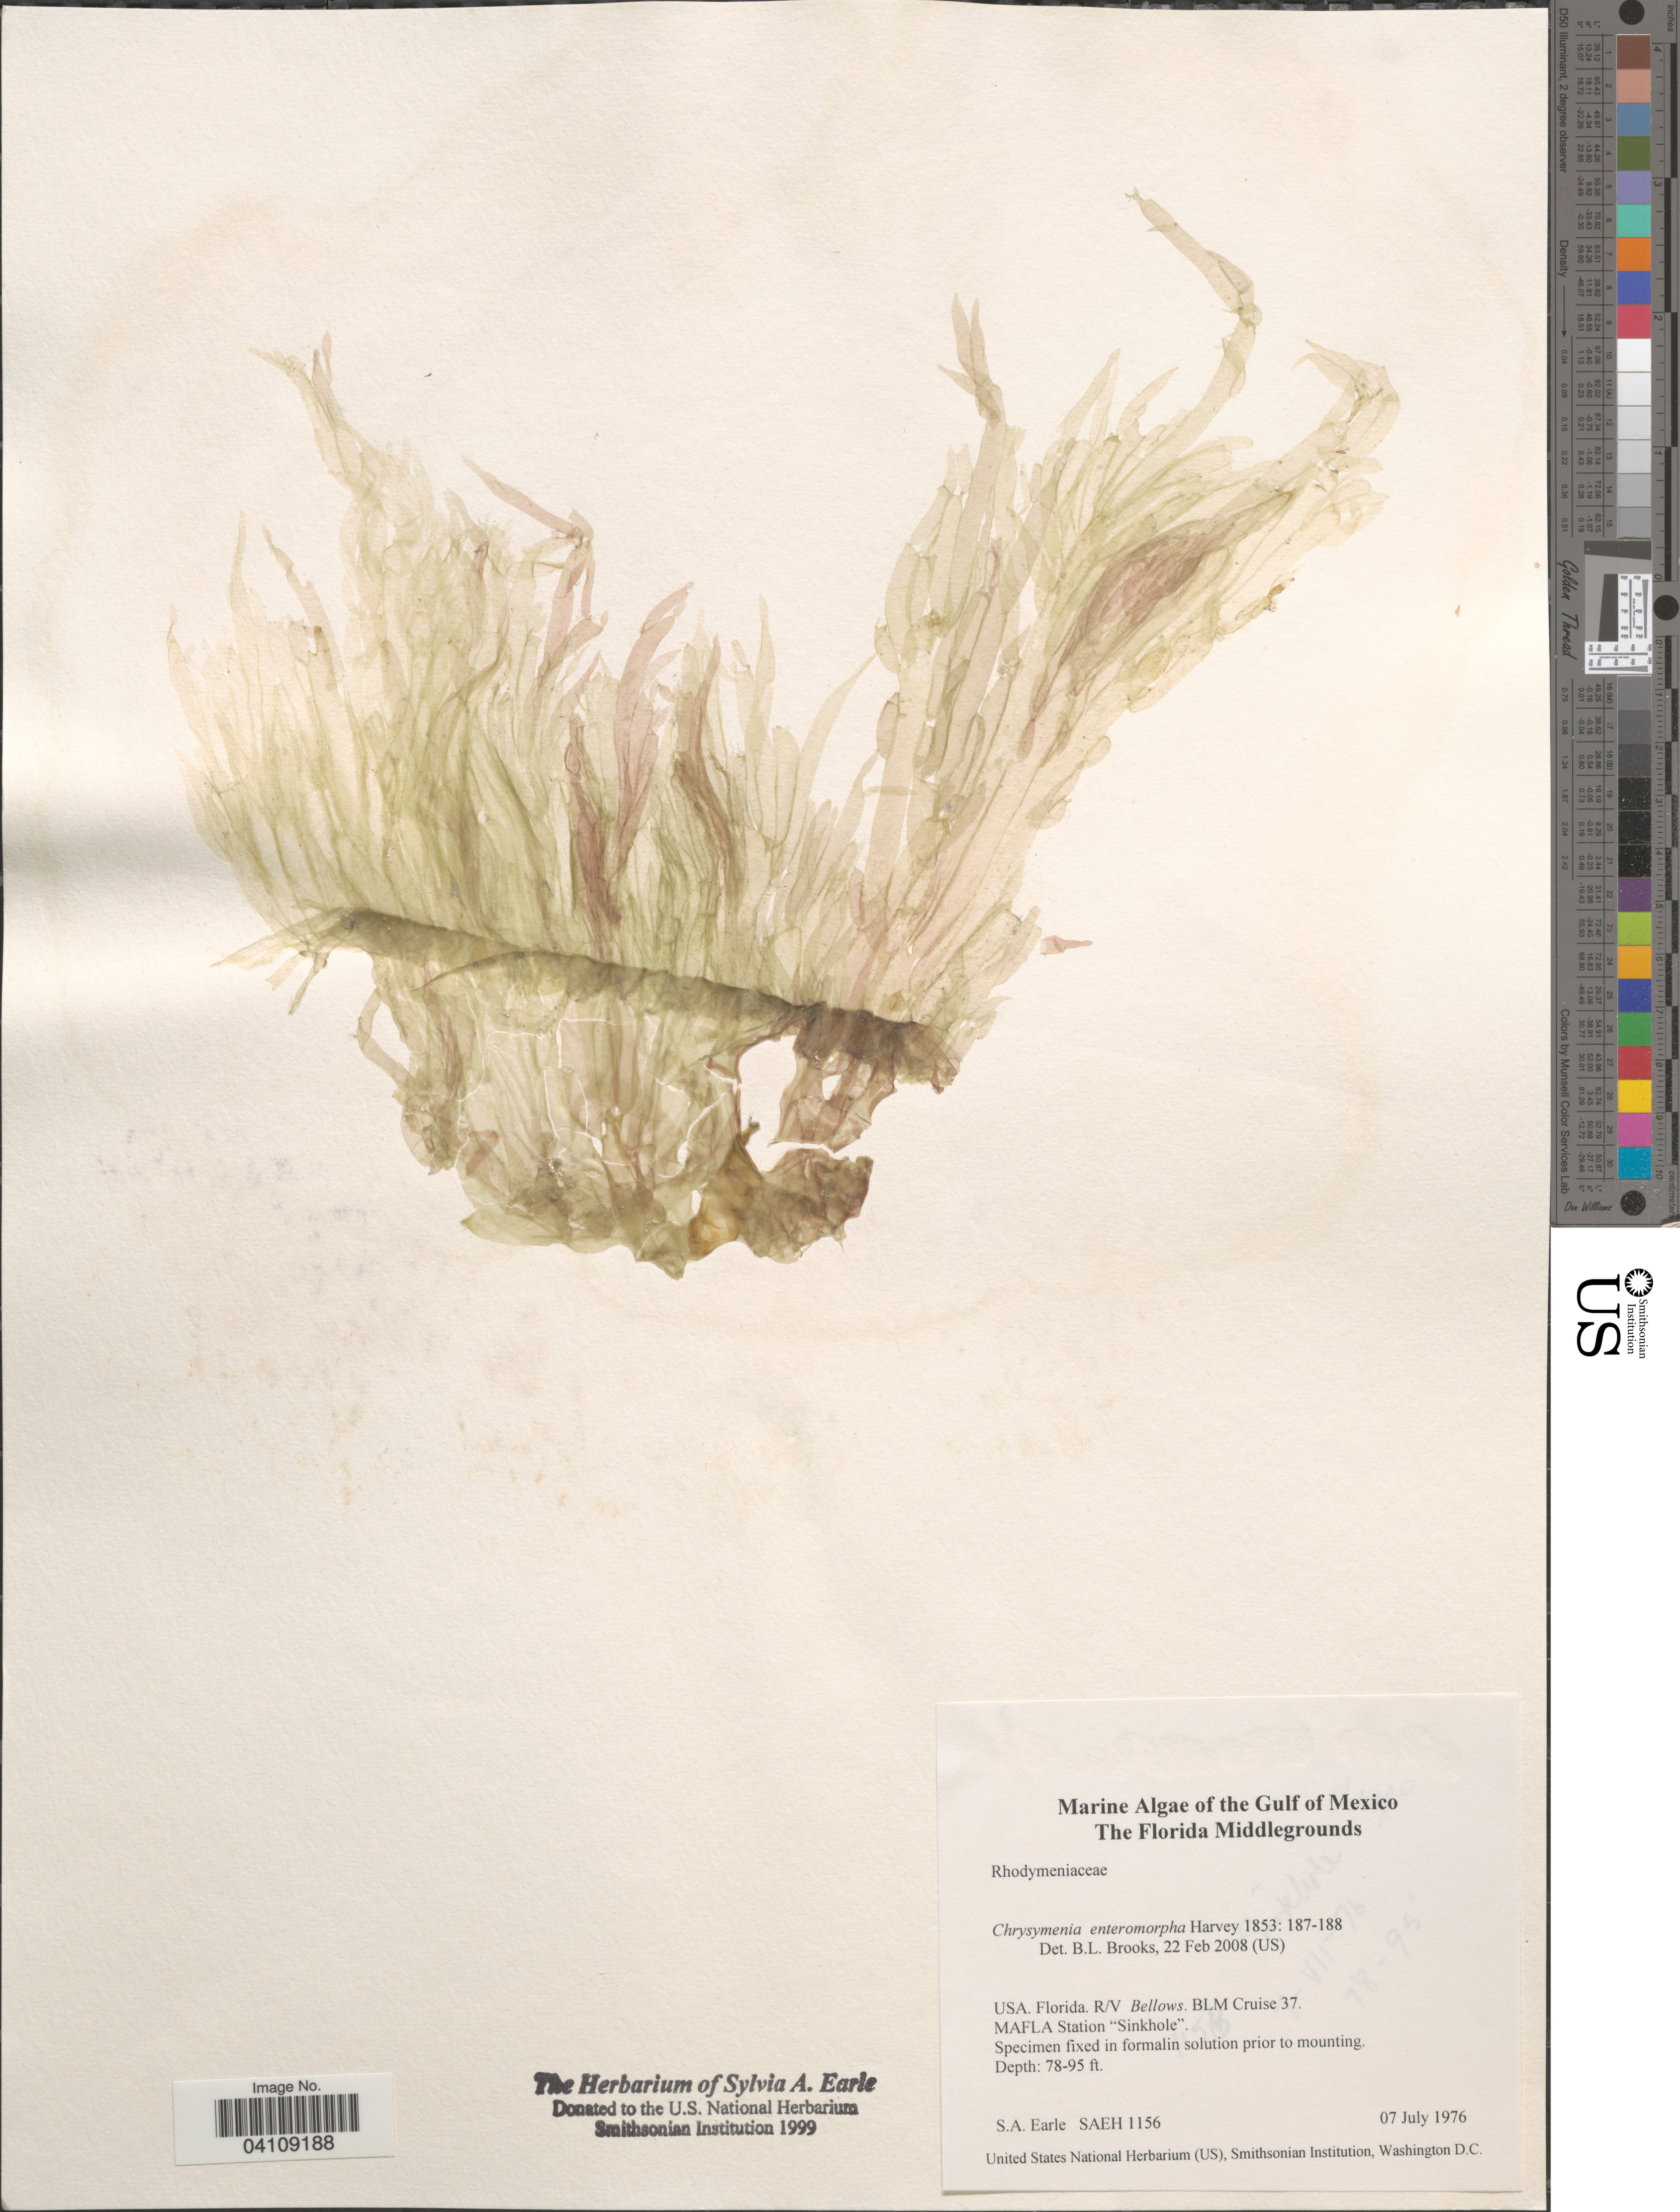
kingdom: Plantae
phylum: Rhodophyta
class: Florideophyceae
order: Rhodymeniales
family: Rhodymeniaceae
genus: Botryocladia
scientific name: Botryocladia enteromorpha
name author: (Harv.) W.E. Schmidt et al. in W.E. Schmidt et al.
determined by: Algae name updating Project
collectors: S. A. Earle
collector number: SAEH 1156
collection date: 1976-07-07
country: United States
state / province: Florida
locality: Gulf of Mexico. The Florida Middlegrounds. Florida. R/V Bellows. BLM Cruise 37. MAFLA Station "Sinkhole".